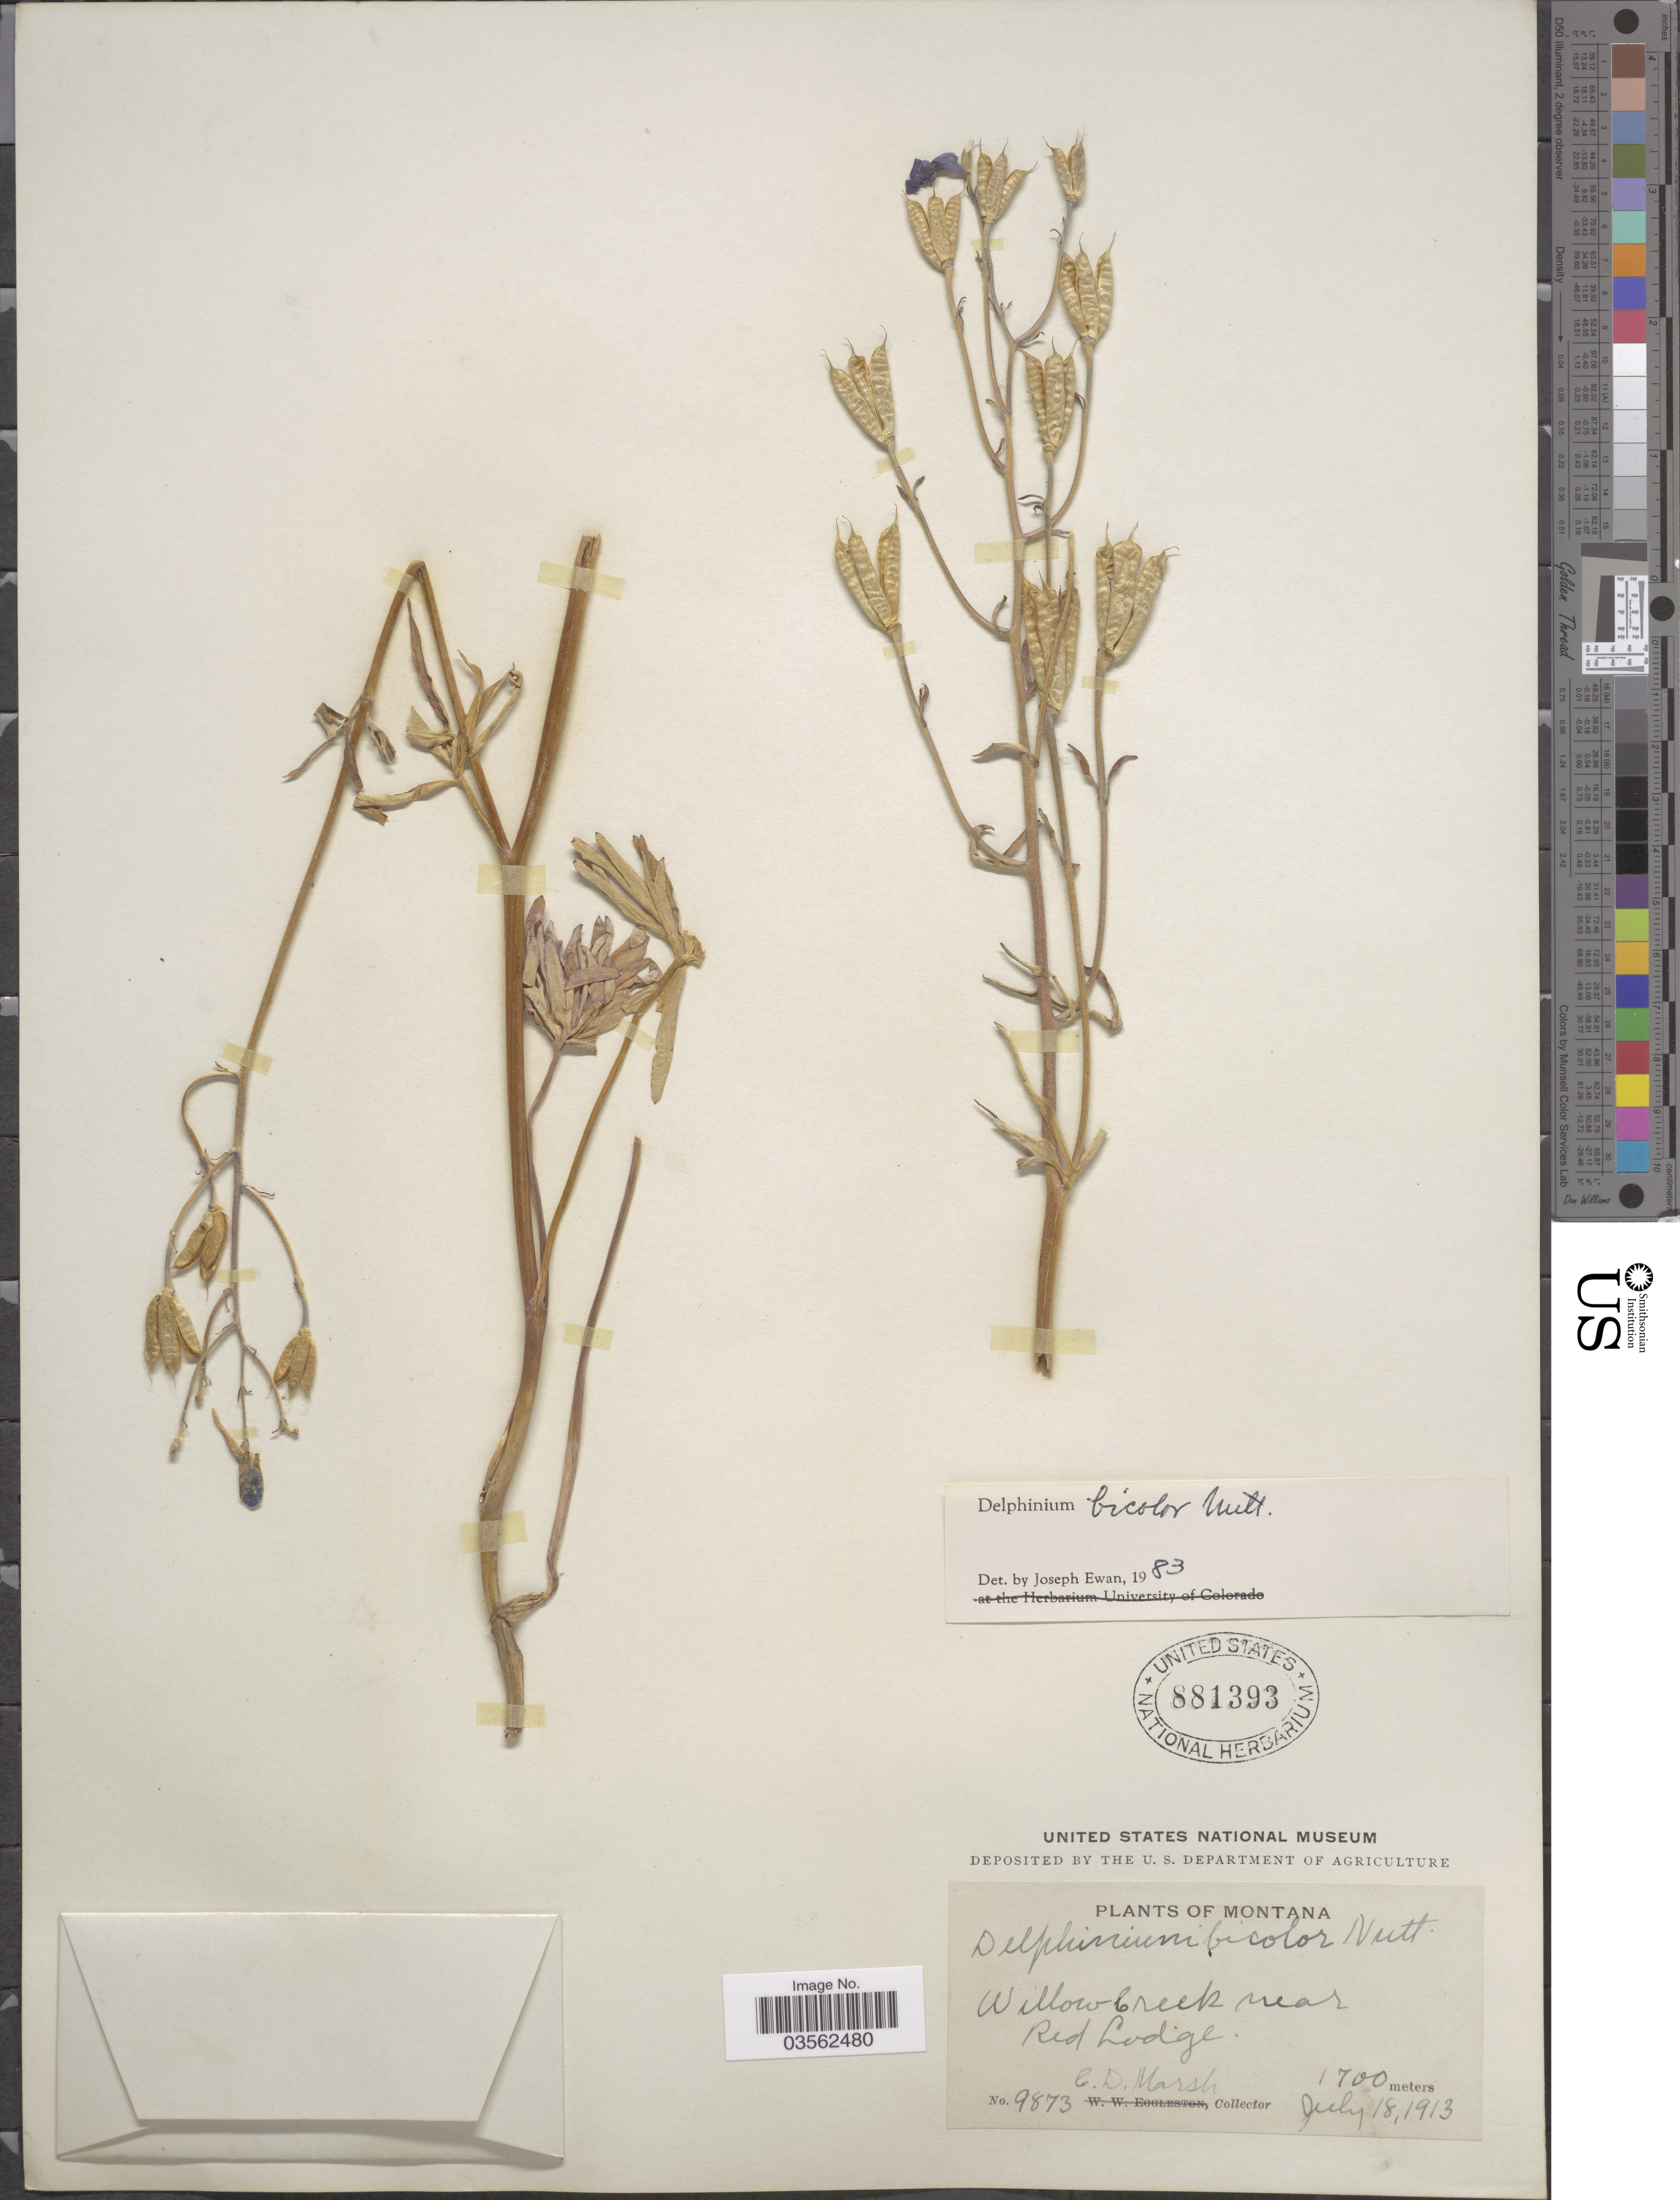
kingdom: Plantae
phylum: Tracheophyta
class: Magnoliopsida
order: Ranunculales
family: Ranunculaceae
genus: Delphinium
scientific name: Delphinium bicolor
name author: Nutt.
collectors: C. D. Marsh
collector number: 9873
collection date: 1913-07-18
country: United States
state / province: Montana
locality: Willow Creek near Red Lodge.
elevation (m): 1700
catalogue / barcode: US 881393